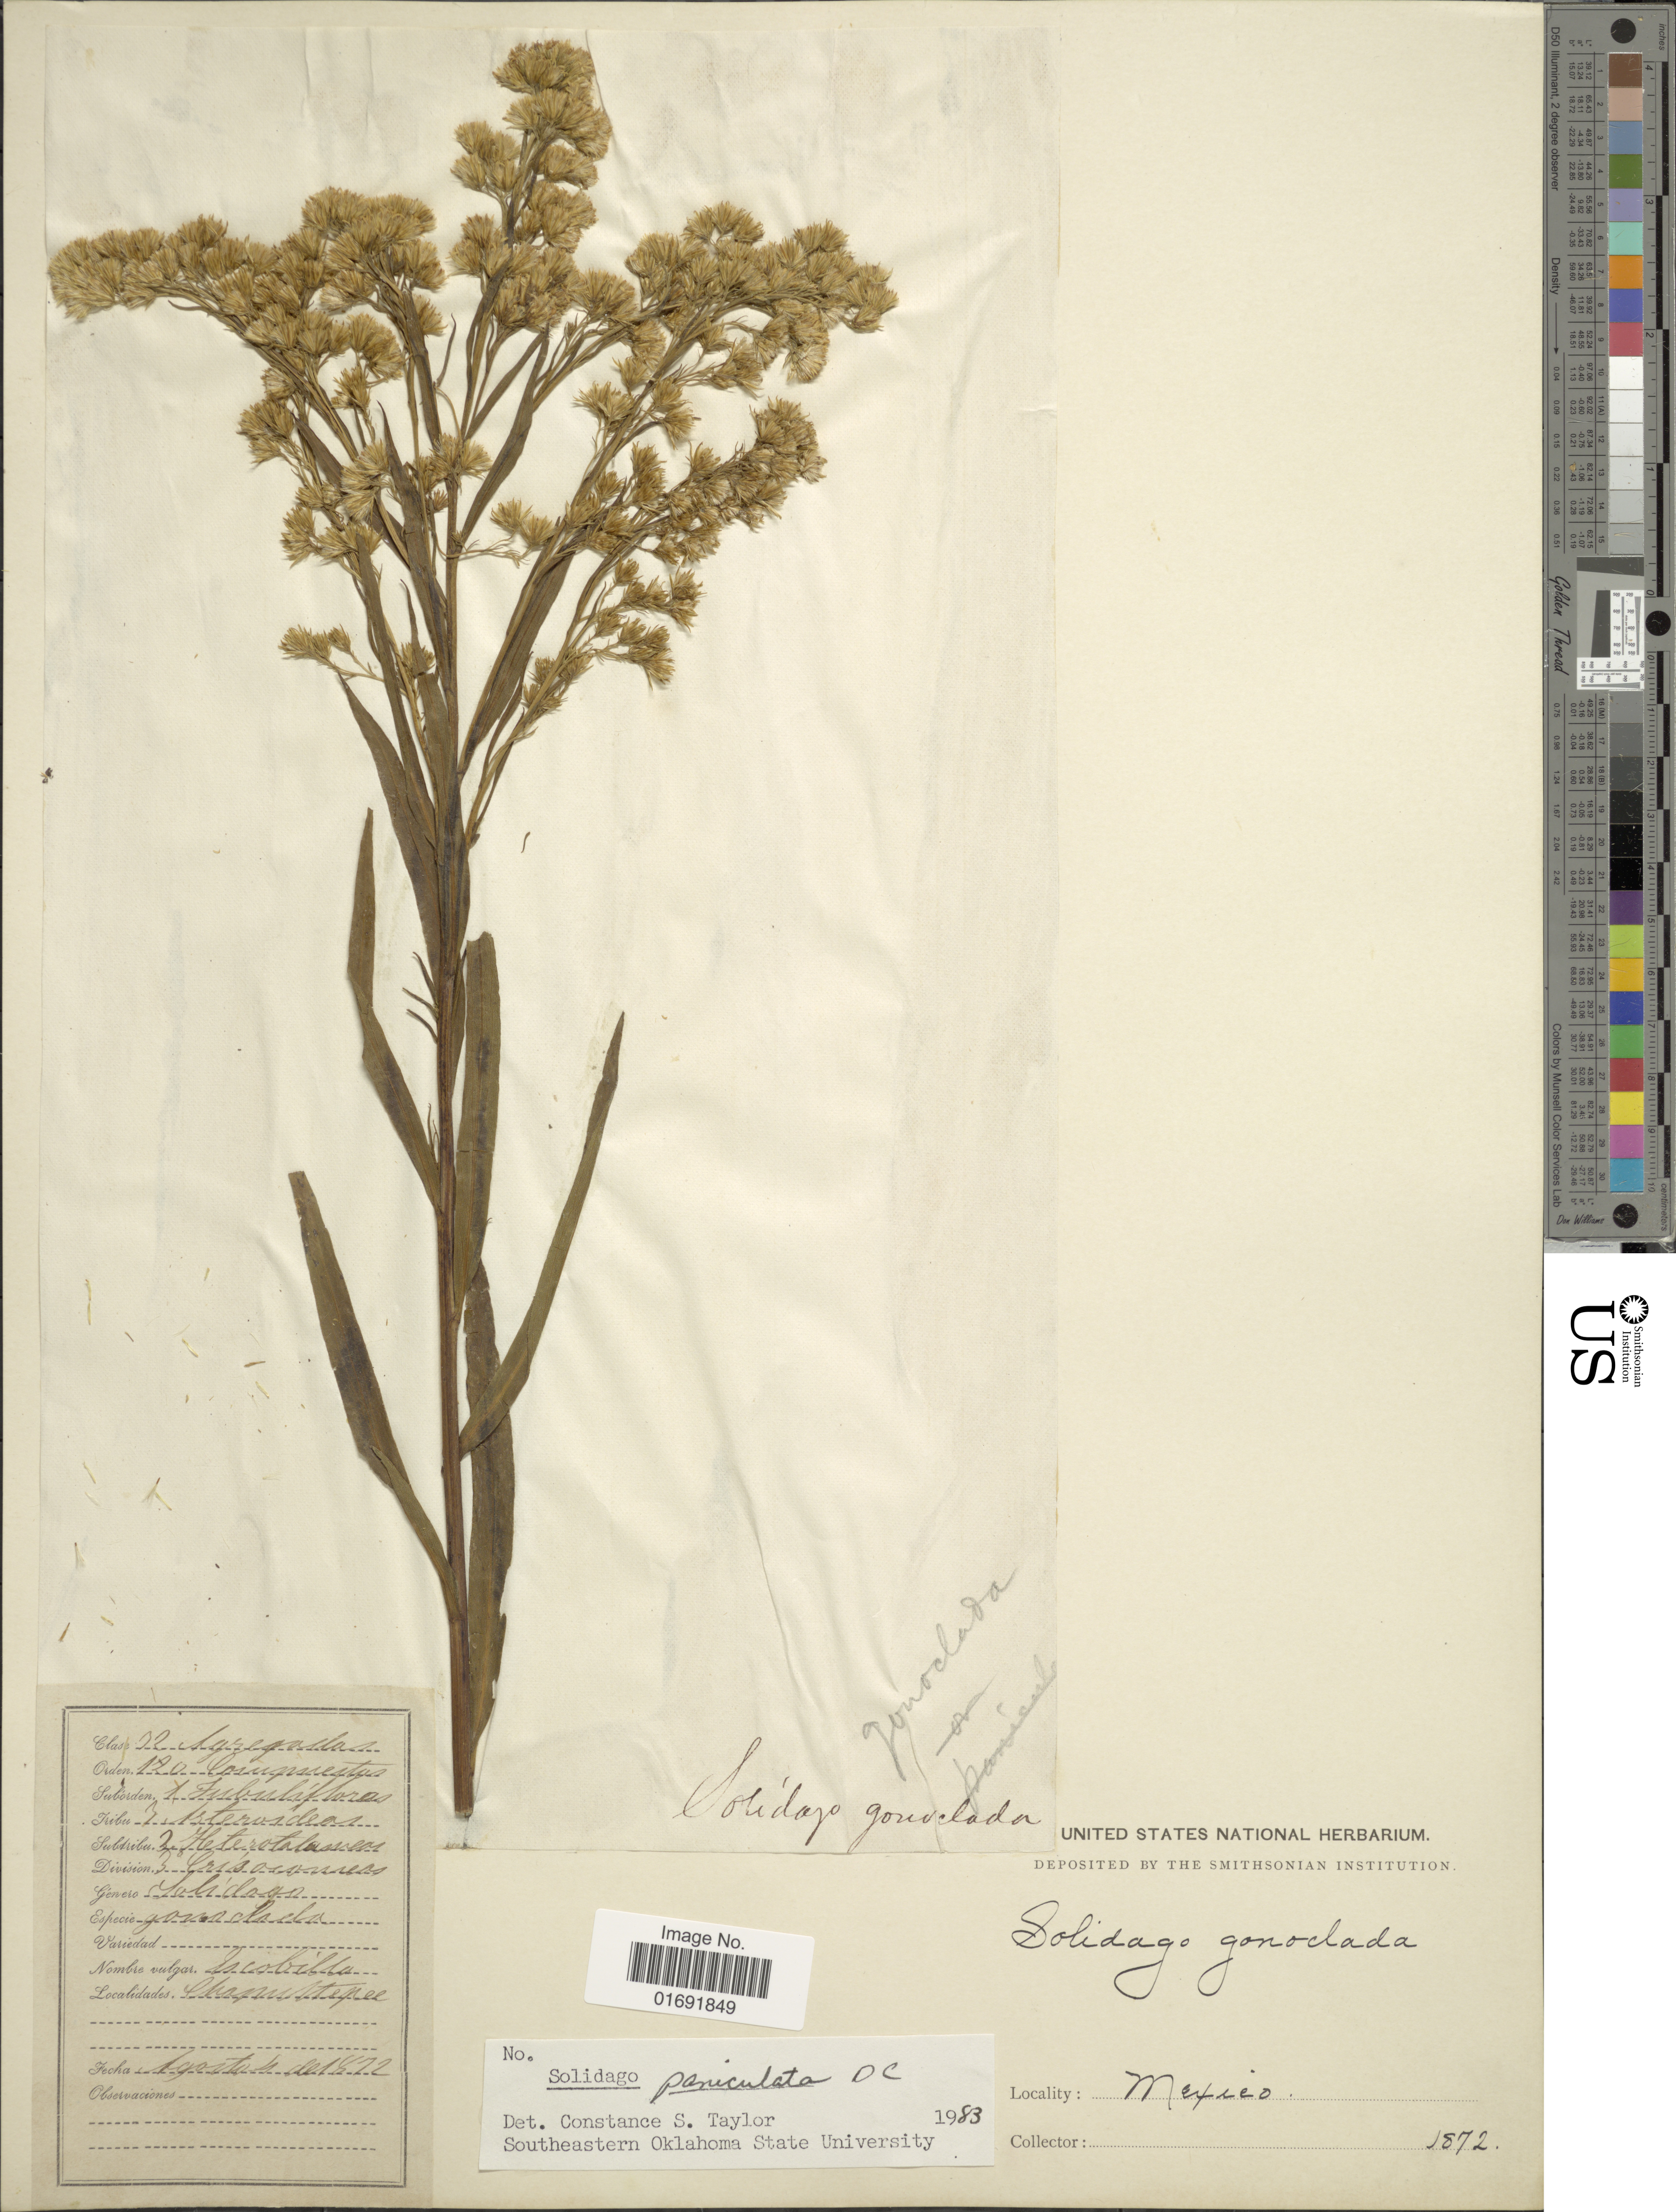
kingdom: Plantae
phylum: Tracheophyta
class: Magnoliopsida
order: Asterales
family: Asteraceae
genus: Solidago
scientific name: Solidago paniculata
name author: DC.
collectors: U.S. National Herbarium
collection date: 1872-08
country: Mexico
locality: Chamatepec